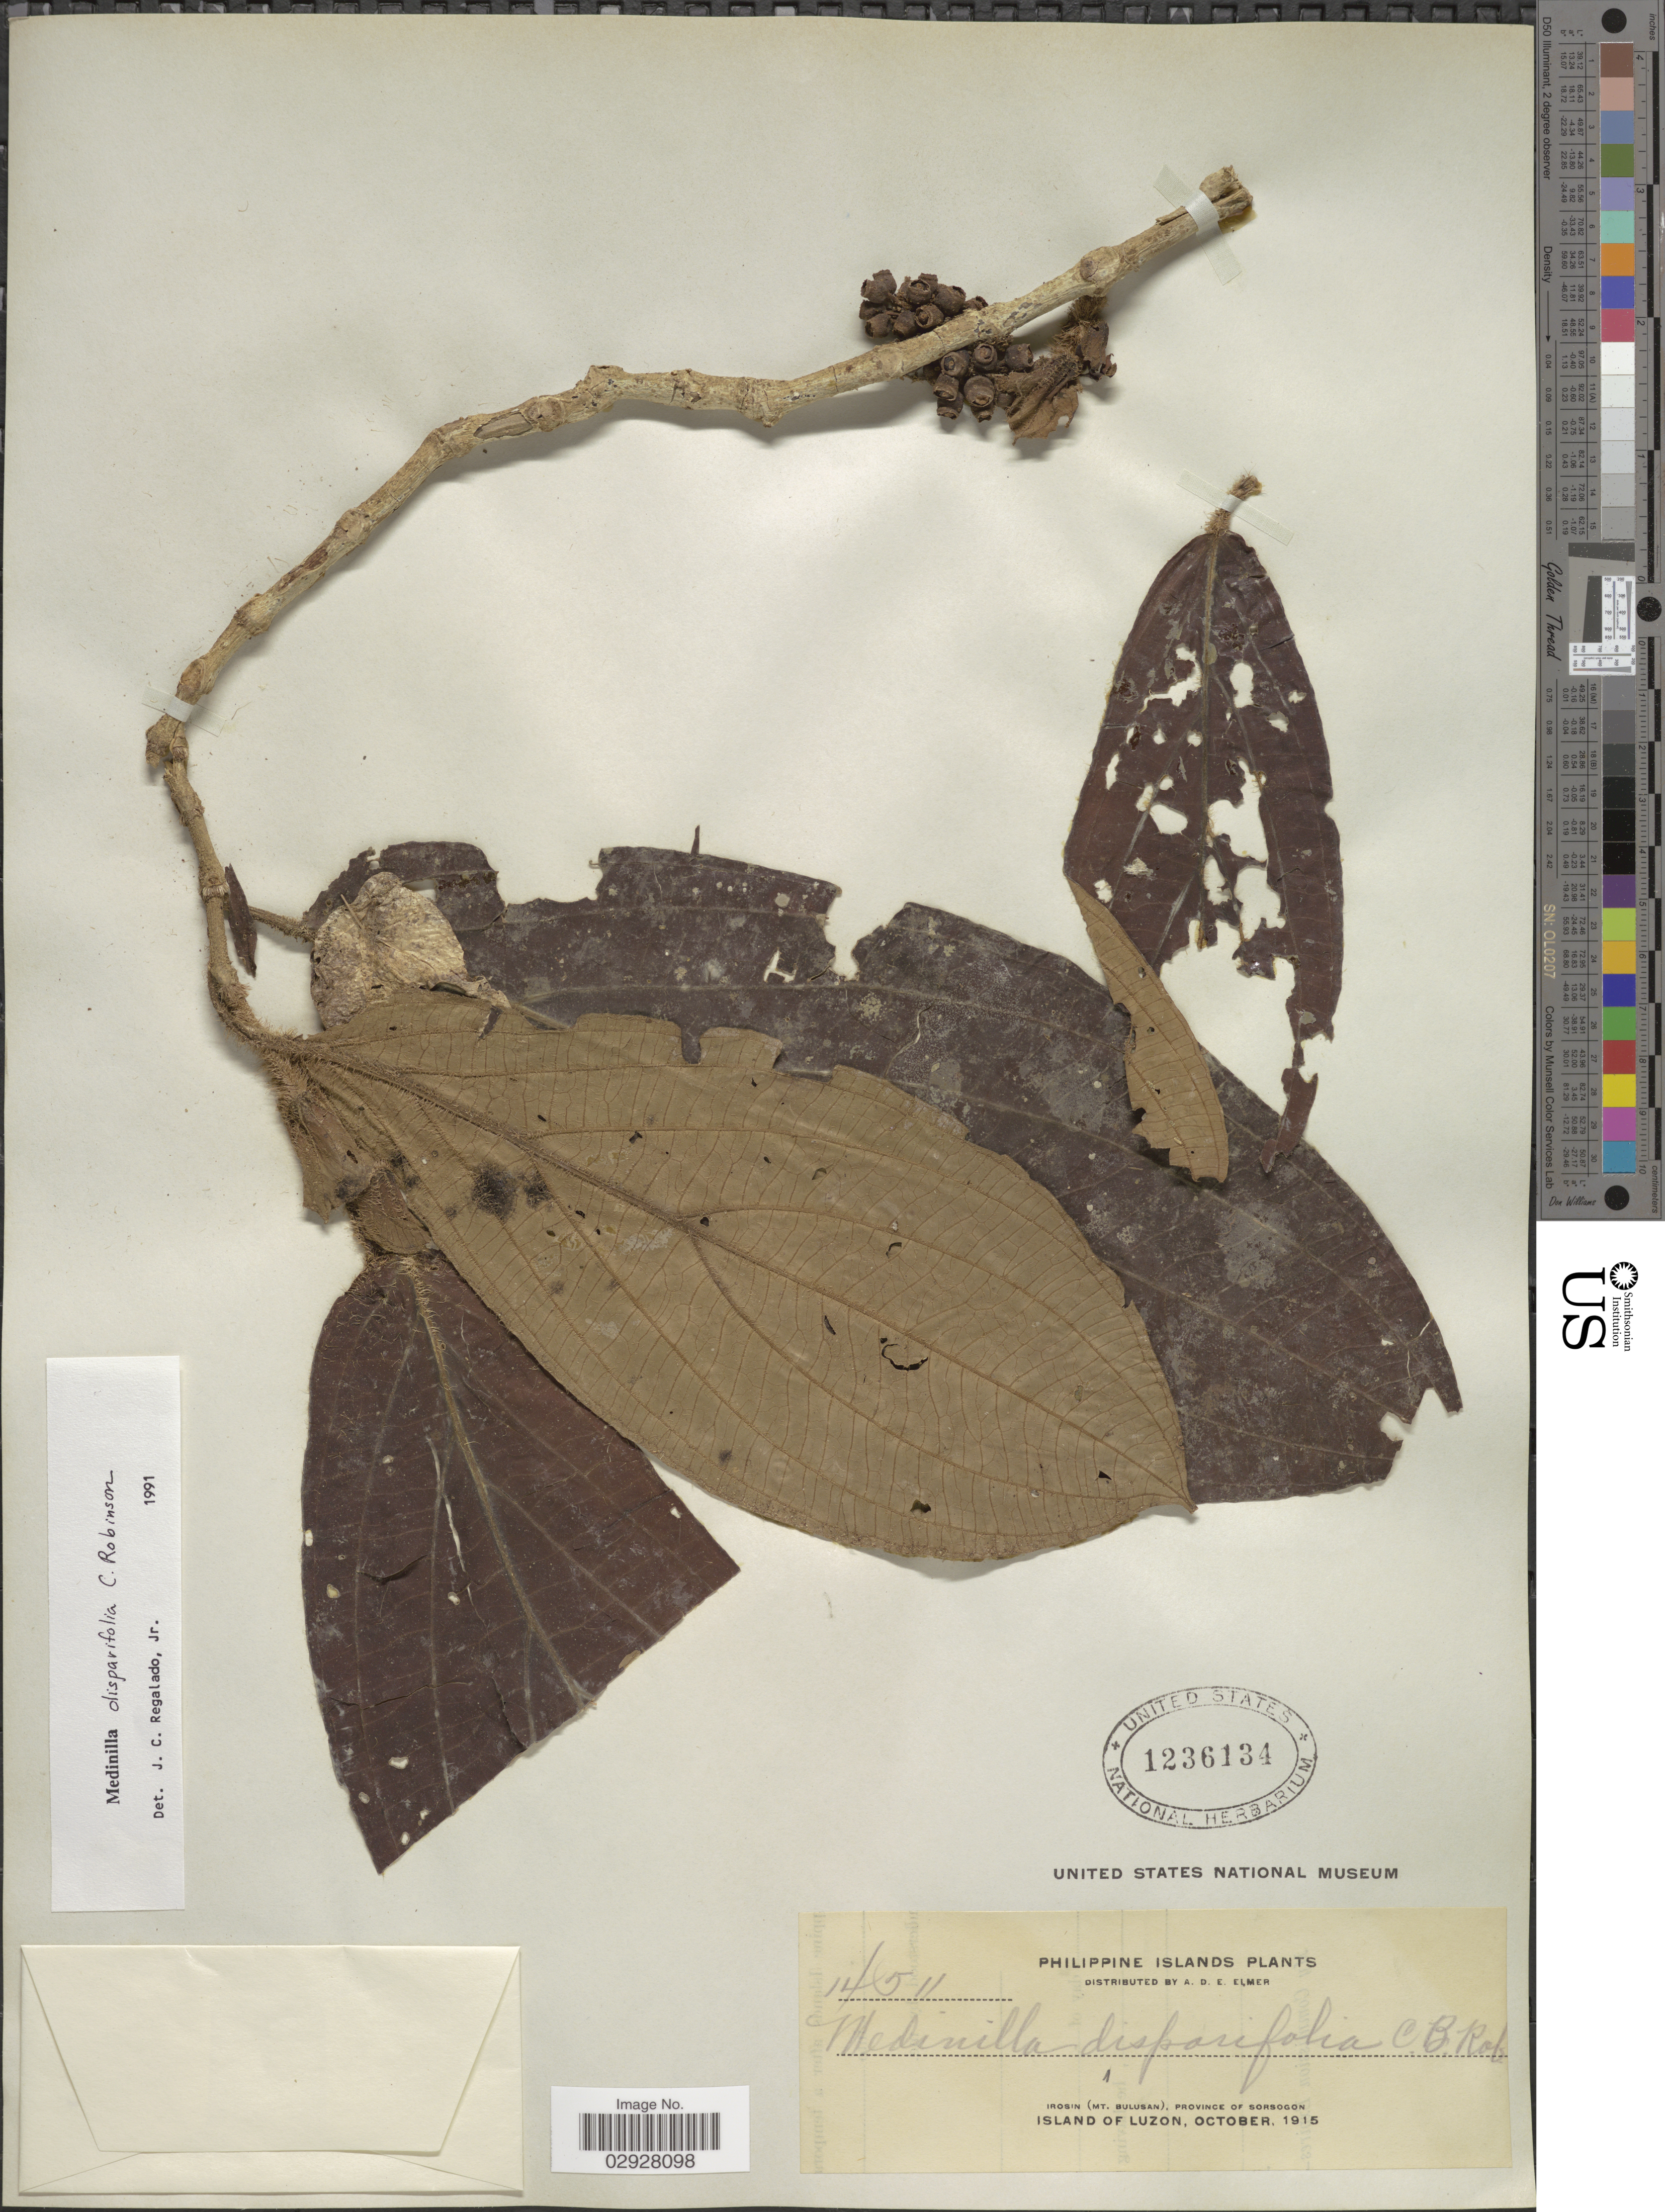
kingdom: Plantae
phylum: Tracheophyta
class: Magnoliopsida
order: Myrtales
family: Melastomataceae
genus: Medinilla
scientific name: Medinilla disparifolia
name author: C.B. Rob.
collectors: A. D. E. Elmer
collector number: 14511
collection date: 1915-10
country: Philippines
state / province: Bicol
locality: Irosin (Mt. Bulusan), Province of Sorsogon, Island of Luzon.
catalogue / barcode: US 1236134